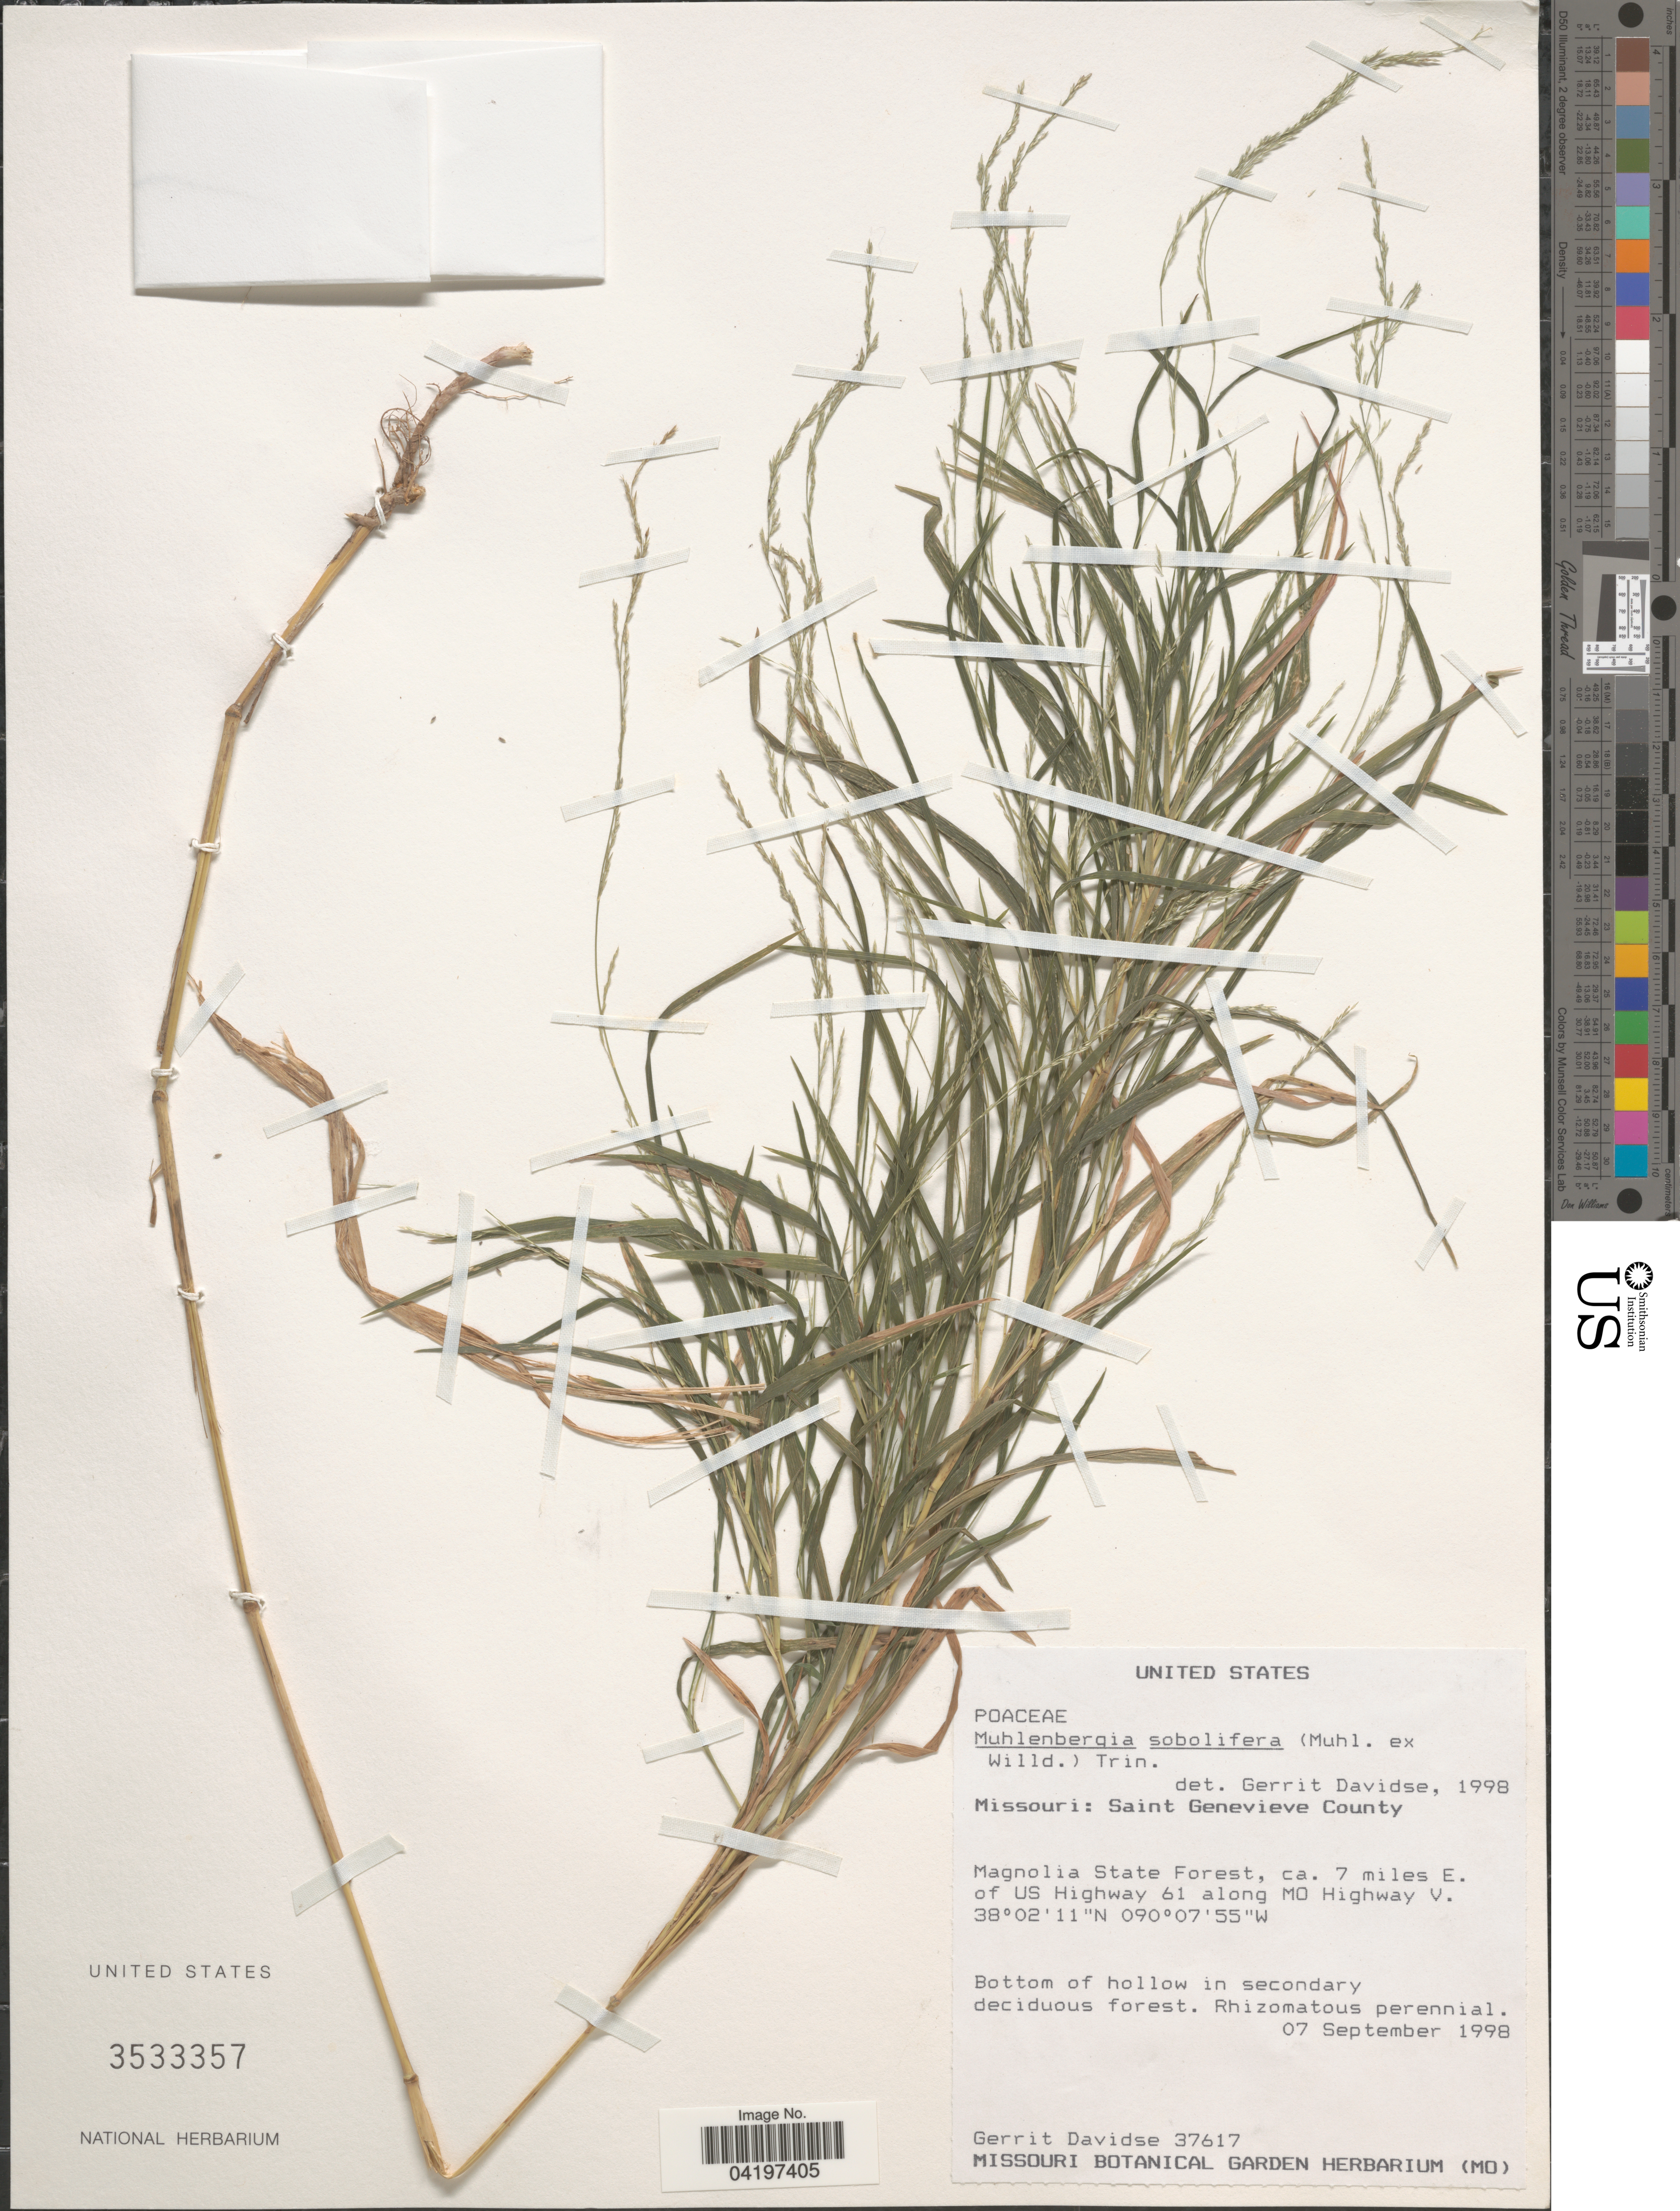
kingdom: Plantae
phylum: Tracheophyta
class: Liliopsida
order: Poales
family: Poaceae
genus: Muhlenbergia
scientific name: Muhlenbergia sobolifera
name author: (Muhl. ex Willd.) Trin.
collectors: G. Davidse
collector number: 37617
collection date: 1998-09-07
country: United States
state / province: Missouri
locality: Saint Genevieve County. Magnolia State Forest, ca. 7 miles E. of US Highway 61 along MO Highway V.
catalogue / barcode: US 3533357